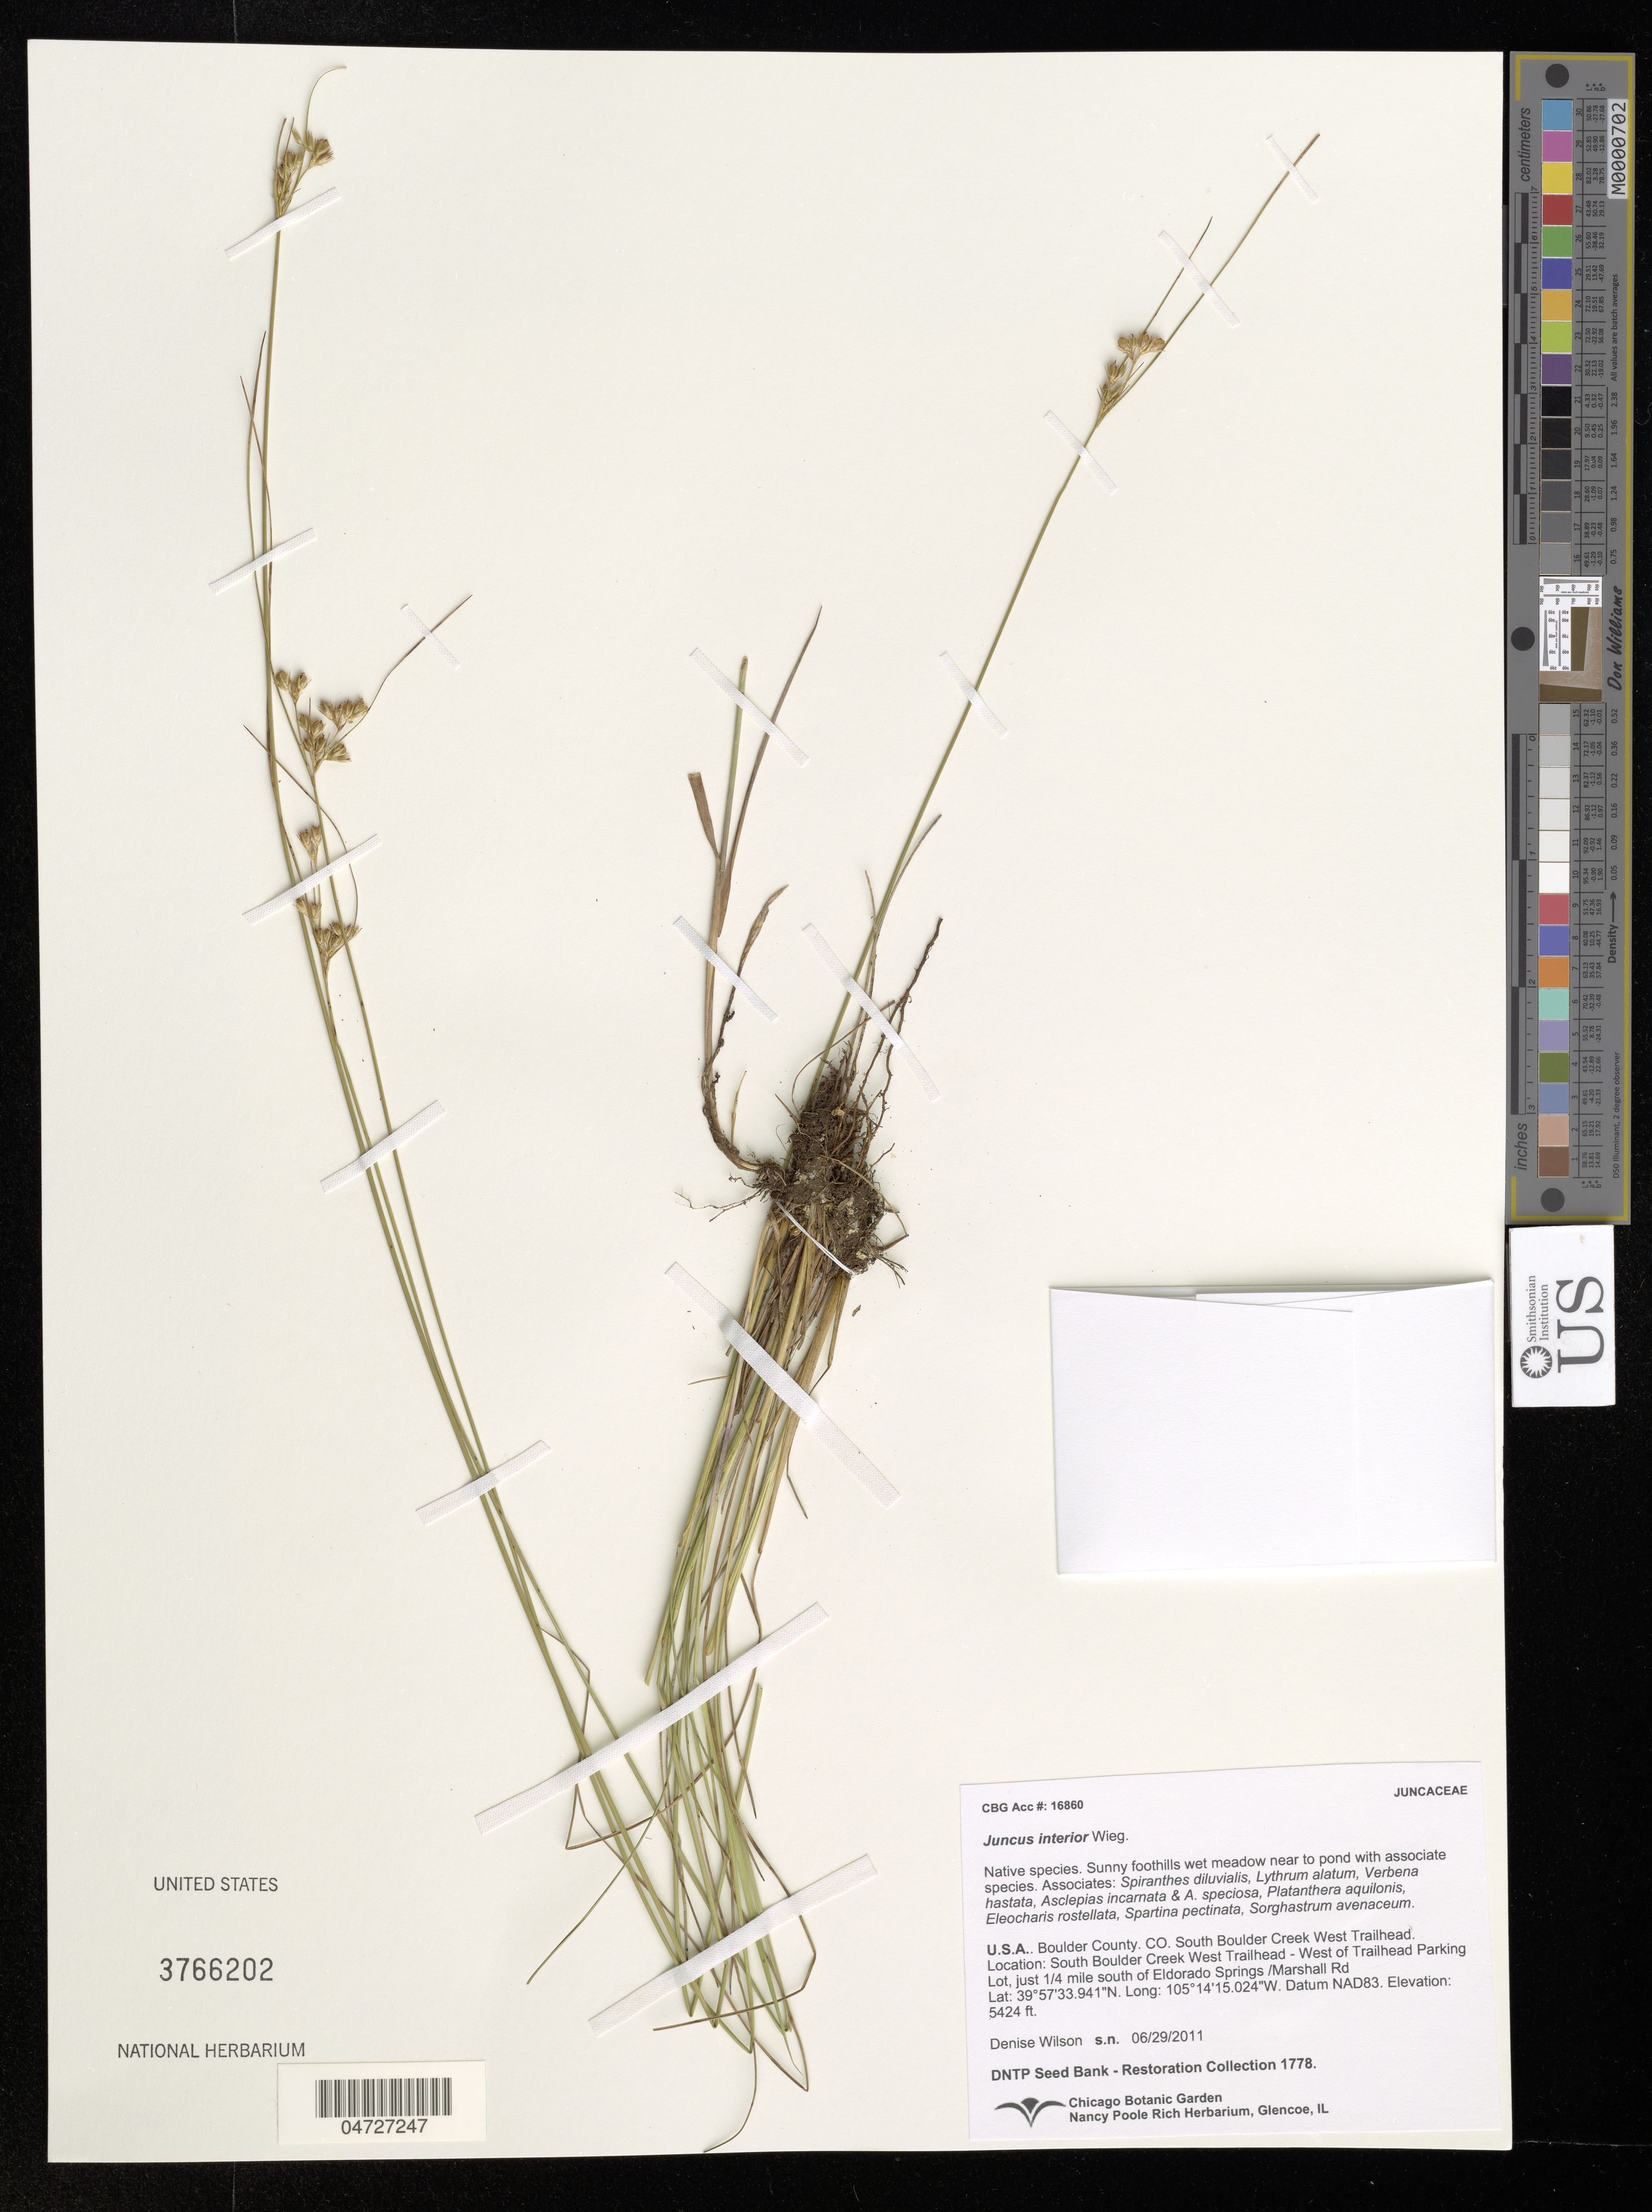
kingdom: Plantae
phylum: Tracheophyta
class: Liliopsida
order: Poales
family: Juncaceae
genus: Juncus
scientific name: Juncus interior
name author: Wiegand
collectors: D. Wilson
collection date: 2011-06-29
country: United States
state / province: Colorado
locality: Boulder County. Co. South Boulder Creek West Trailhead. West of Trailhead Parking Lot, just 1/4 mile south of Eldorado Springs /Marshall Rd.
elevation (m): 1653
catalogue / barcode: US 3766202